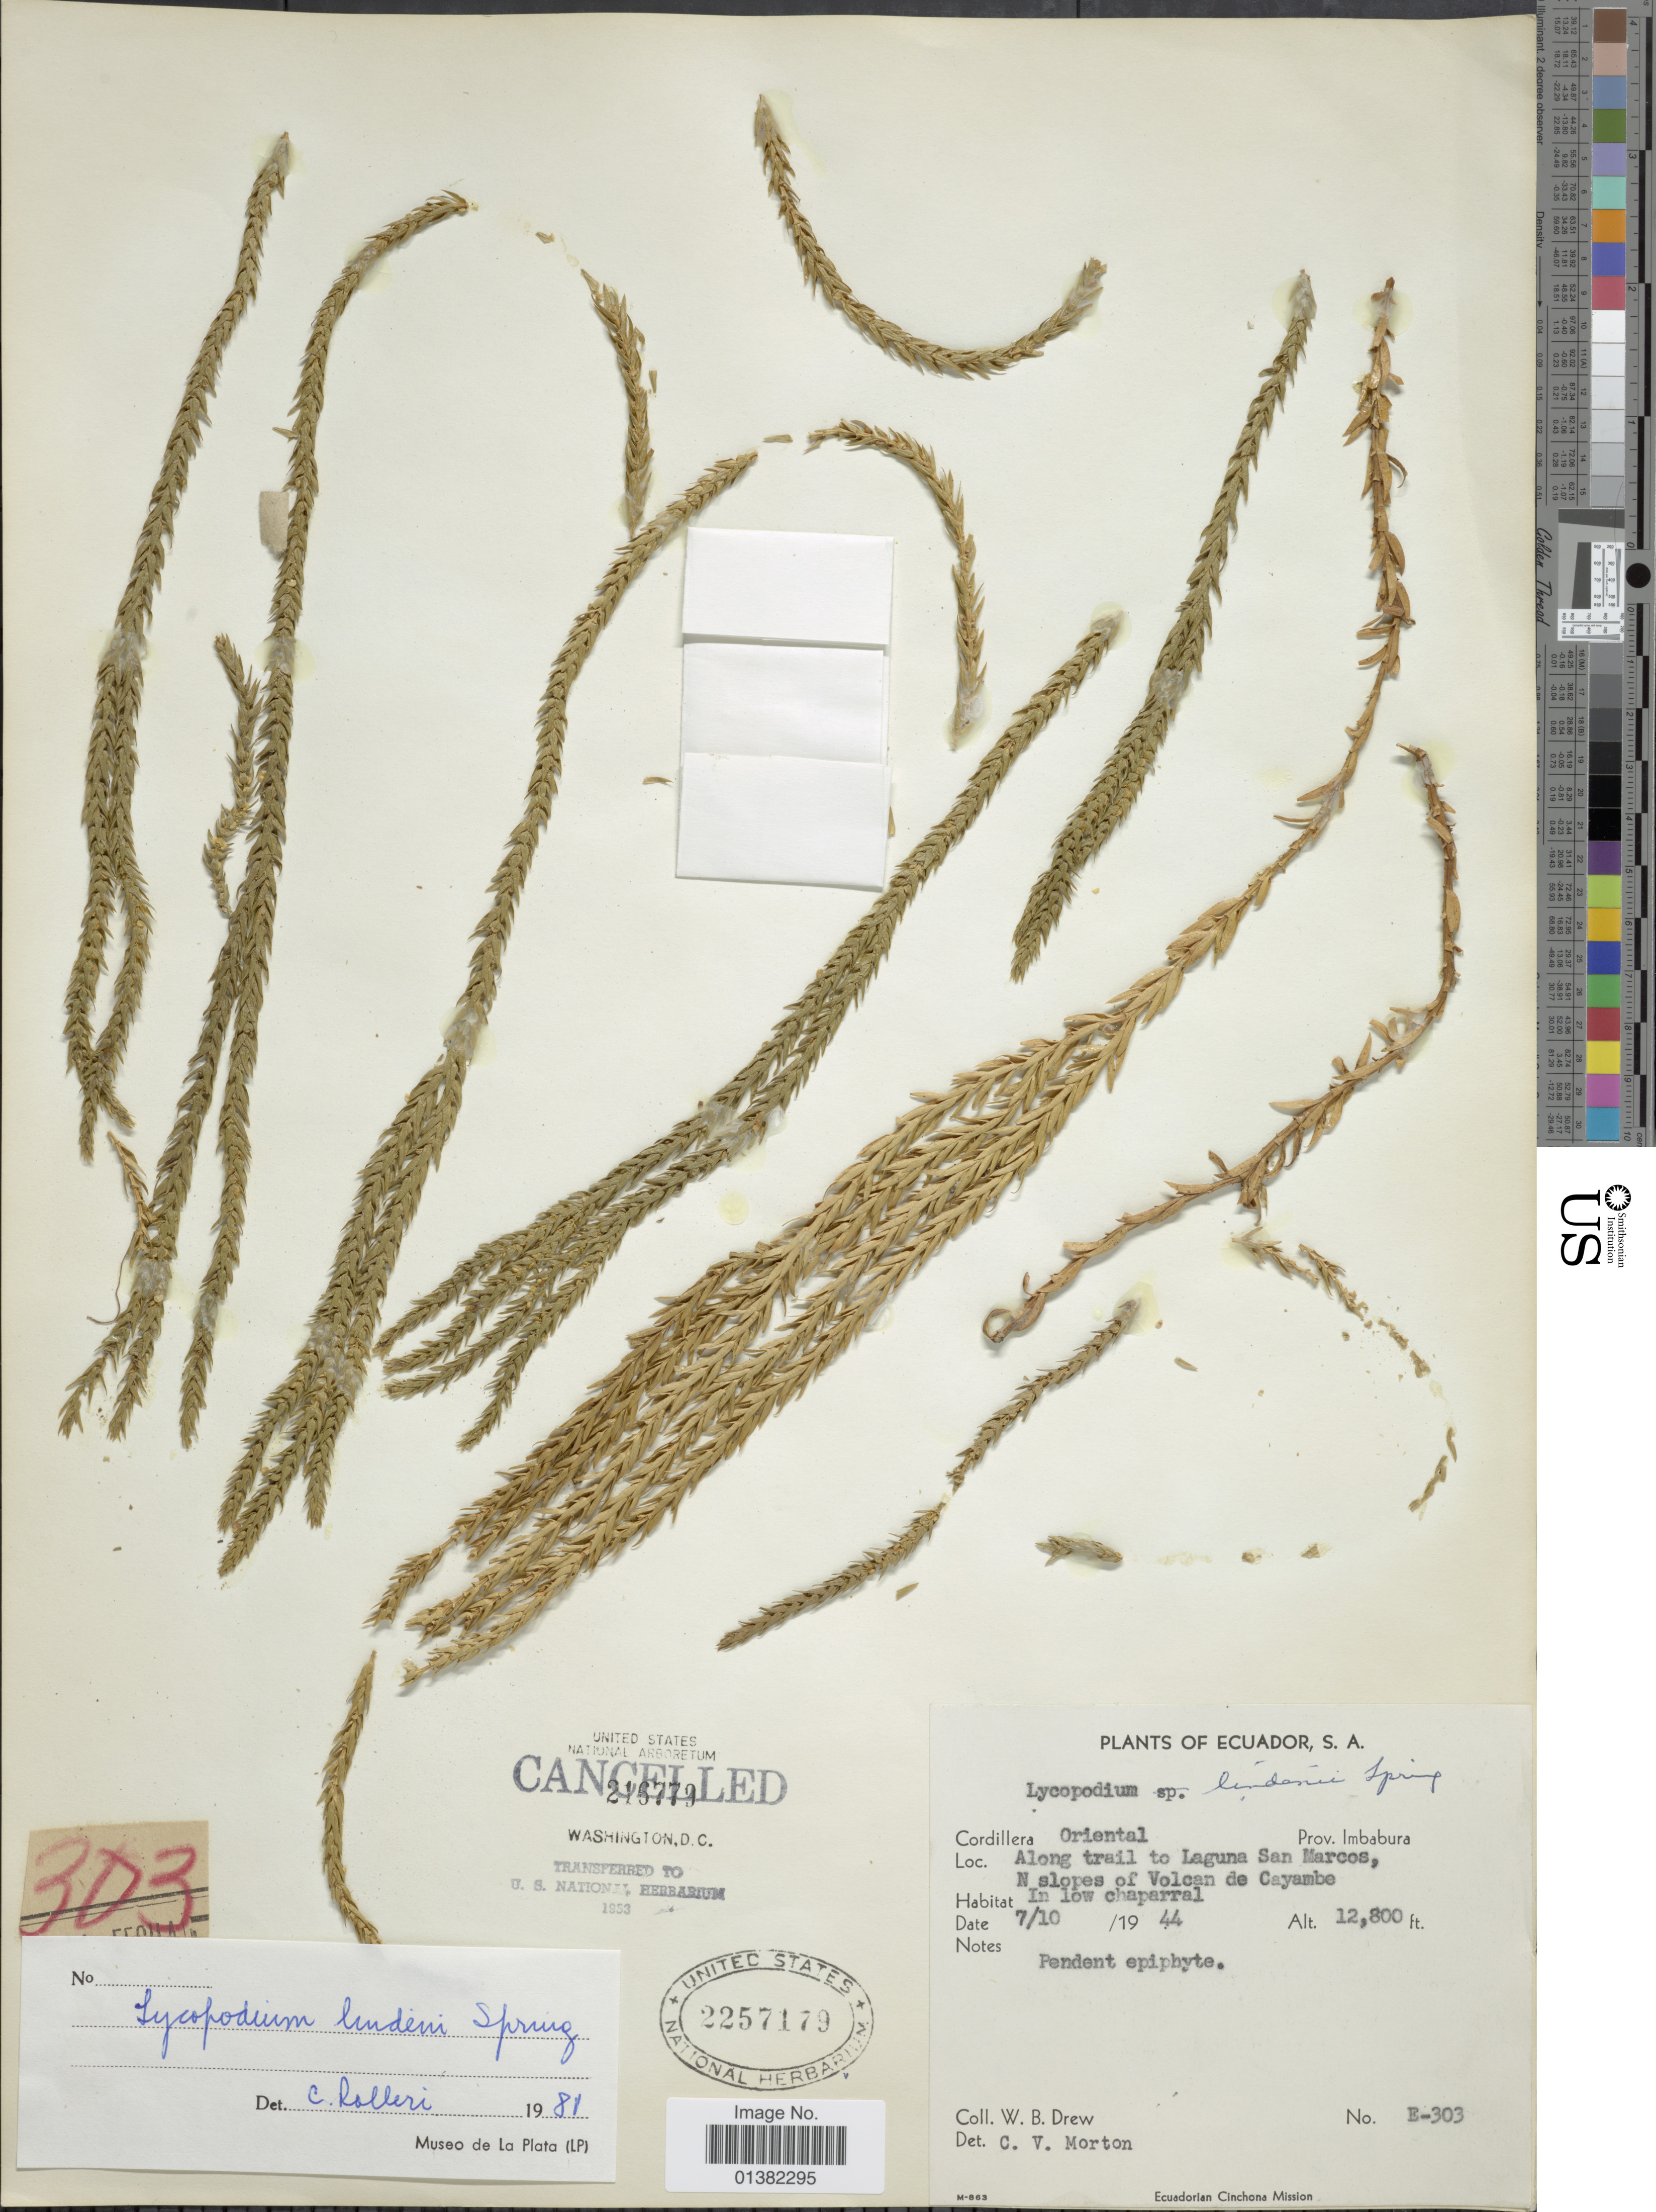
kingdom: Plantae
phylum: Tracheophyta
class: Lycopodiopsida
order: Lycopodiales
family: Lycopodiaceae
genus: Phlegmariurus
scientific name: Phlegmariurus lindenii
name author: (Spring) B. Øllg.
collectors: W. B. Drew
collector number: E-303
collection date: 1944-10-07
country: Ecuador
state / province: Imbabura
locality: Cordillera Oriental, Along trail to Laguna San Marcos, N slopes of Volcan de Cayambe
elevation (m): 3901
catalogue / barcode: US 2257179